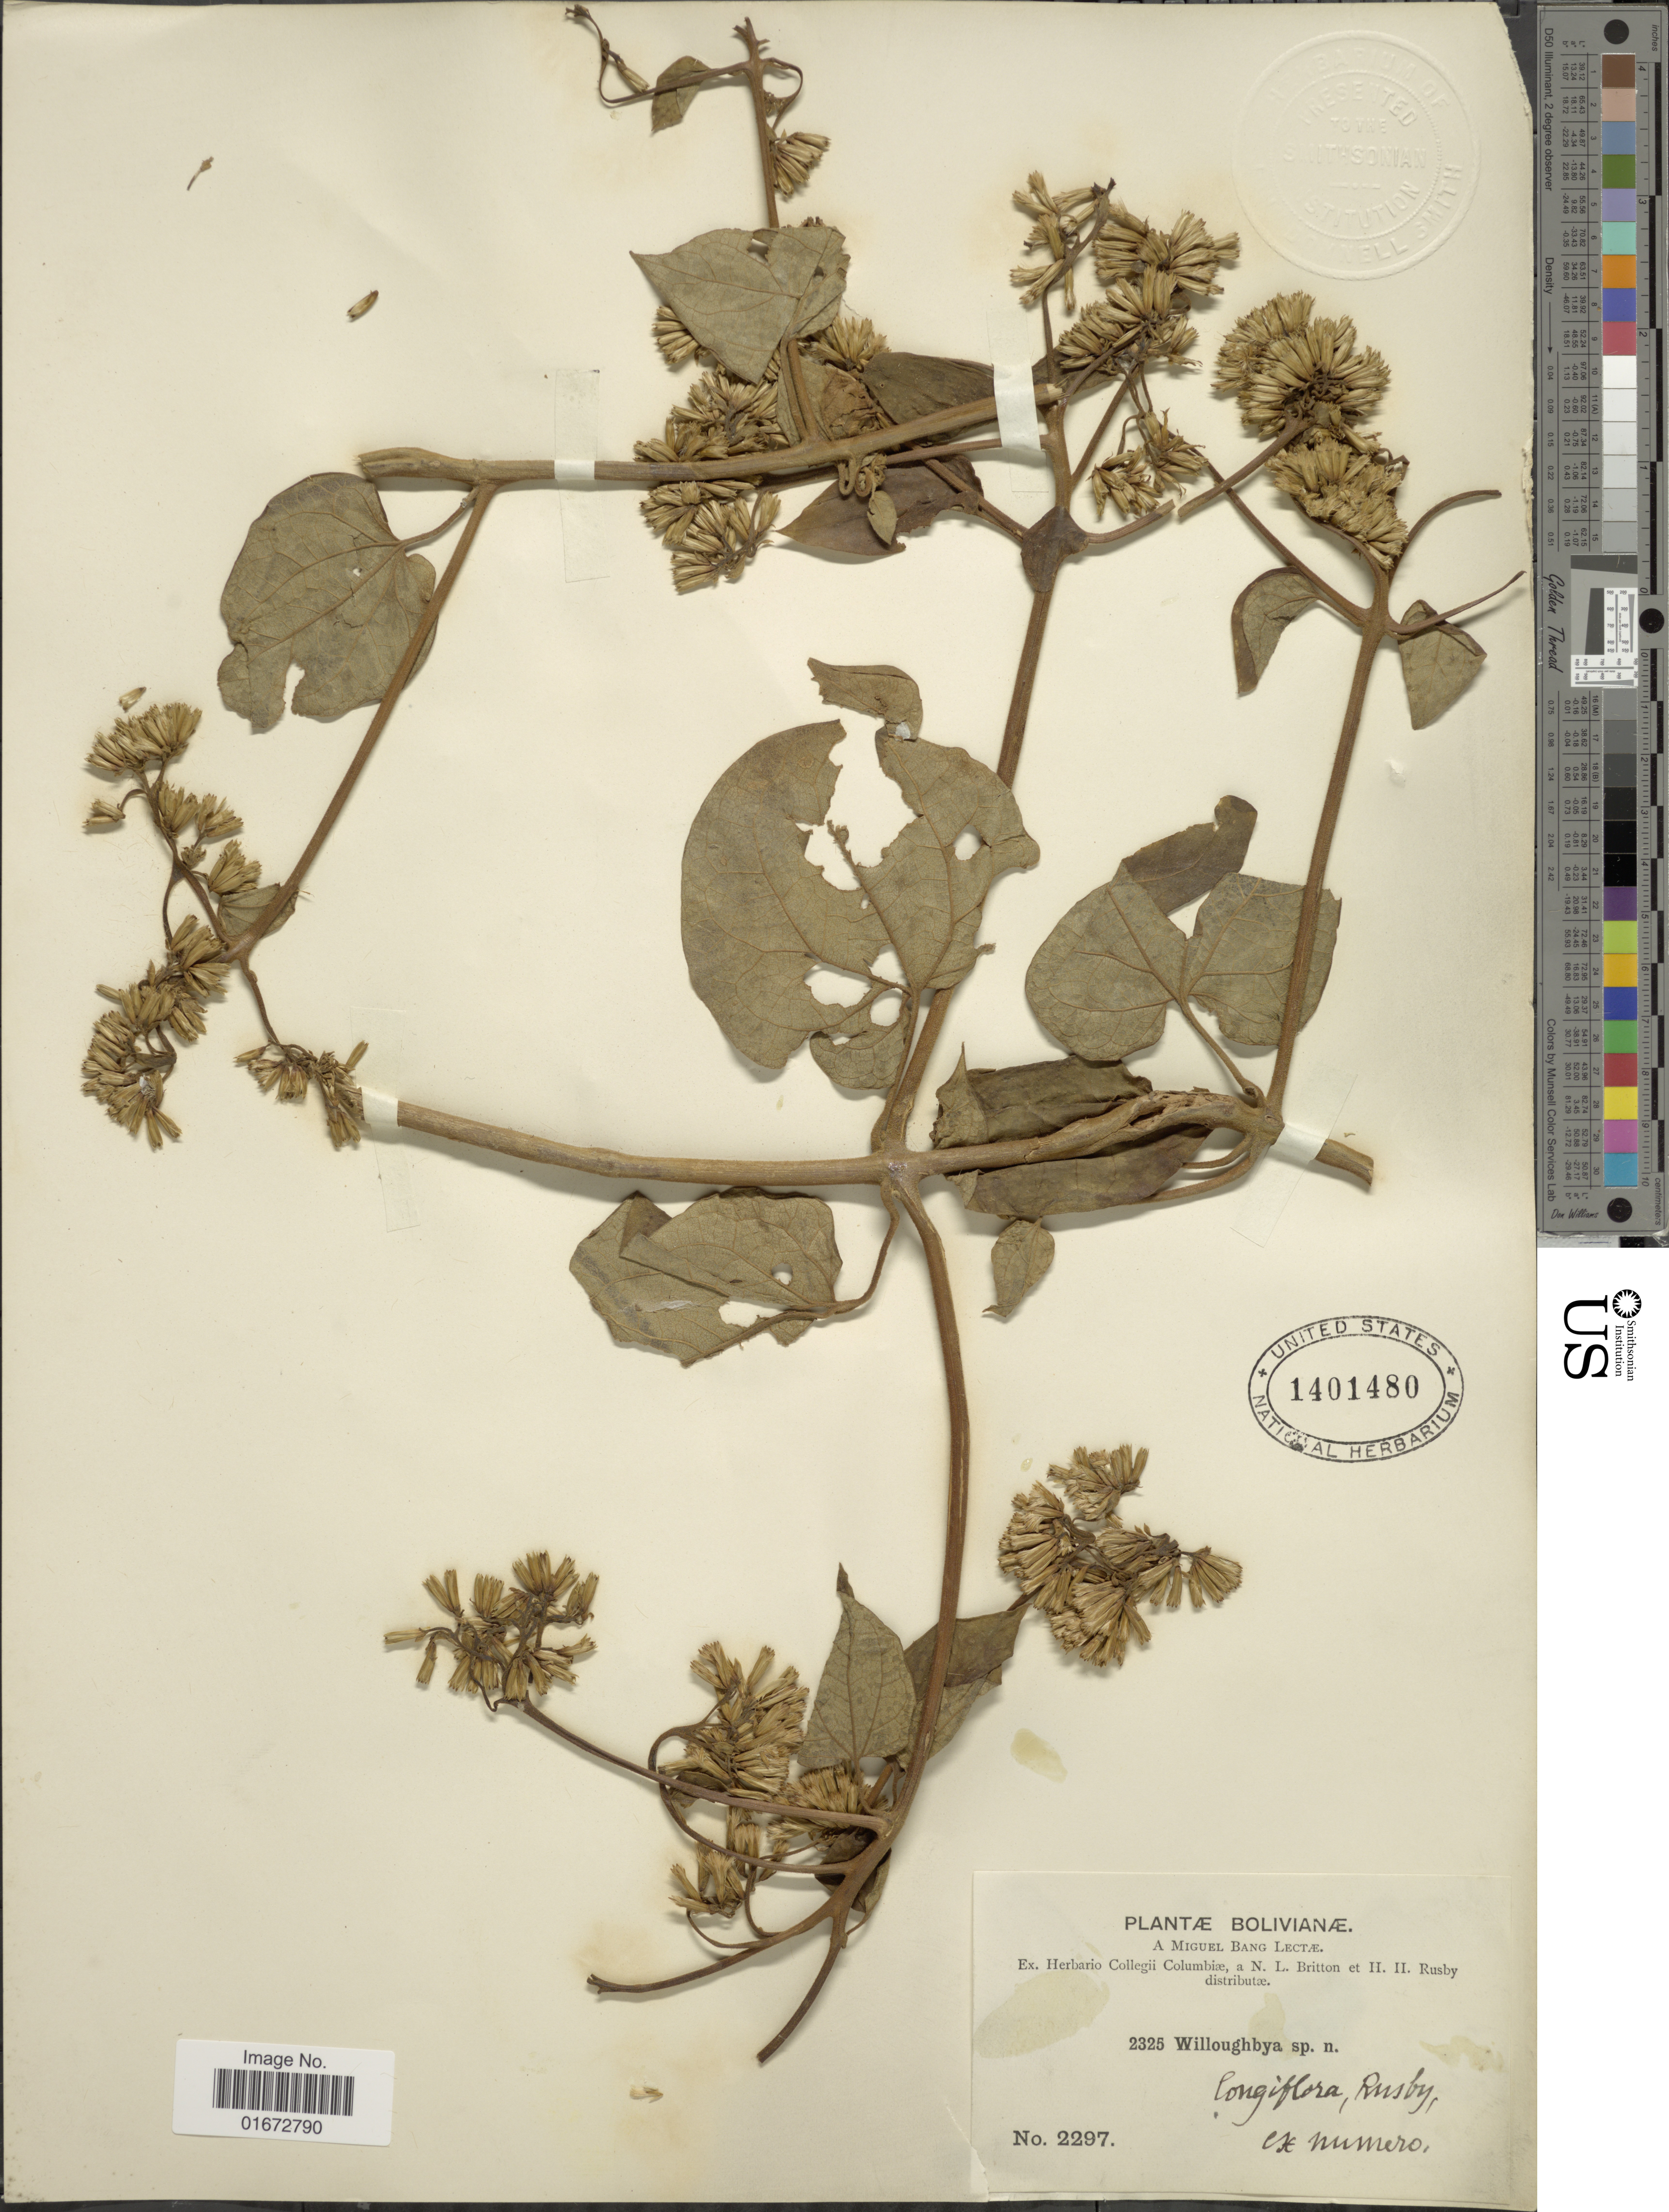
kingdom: Plantae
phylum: Tracheophyta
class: Magnoliopsida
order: Asterales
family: Asteraceae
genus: Mikania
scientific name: Mikania longiflora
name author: (Rusby) B.L. Rob.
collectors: M. Bang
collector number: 2297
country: Bolivia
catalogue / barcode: US 1401480